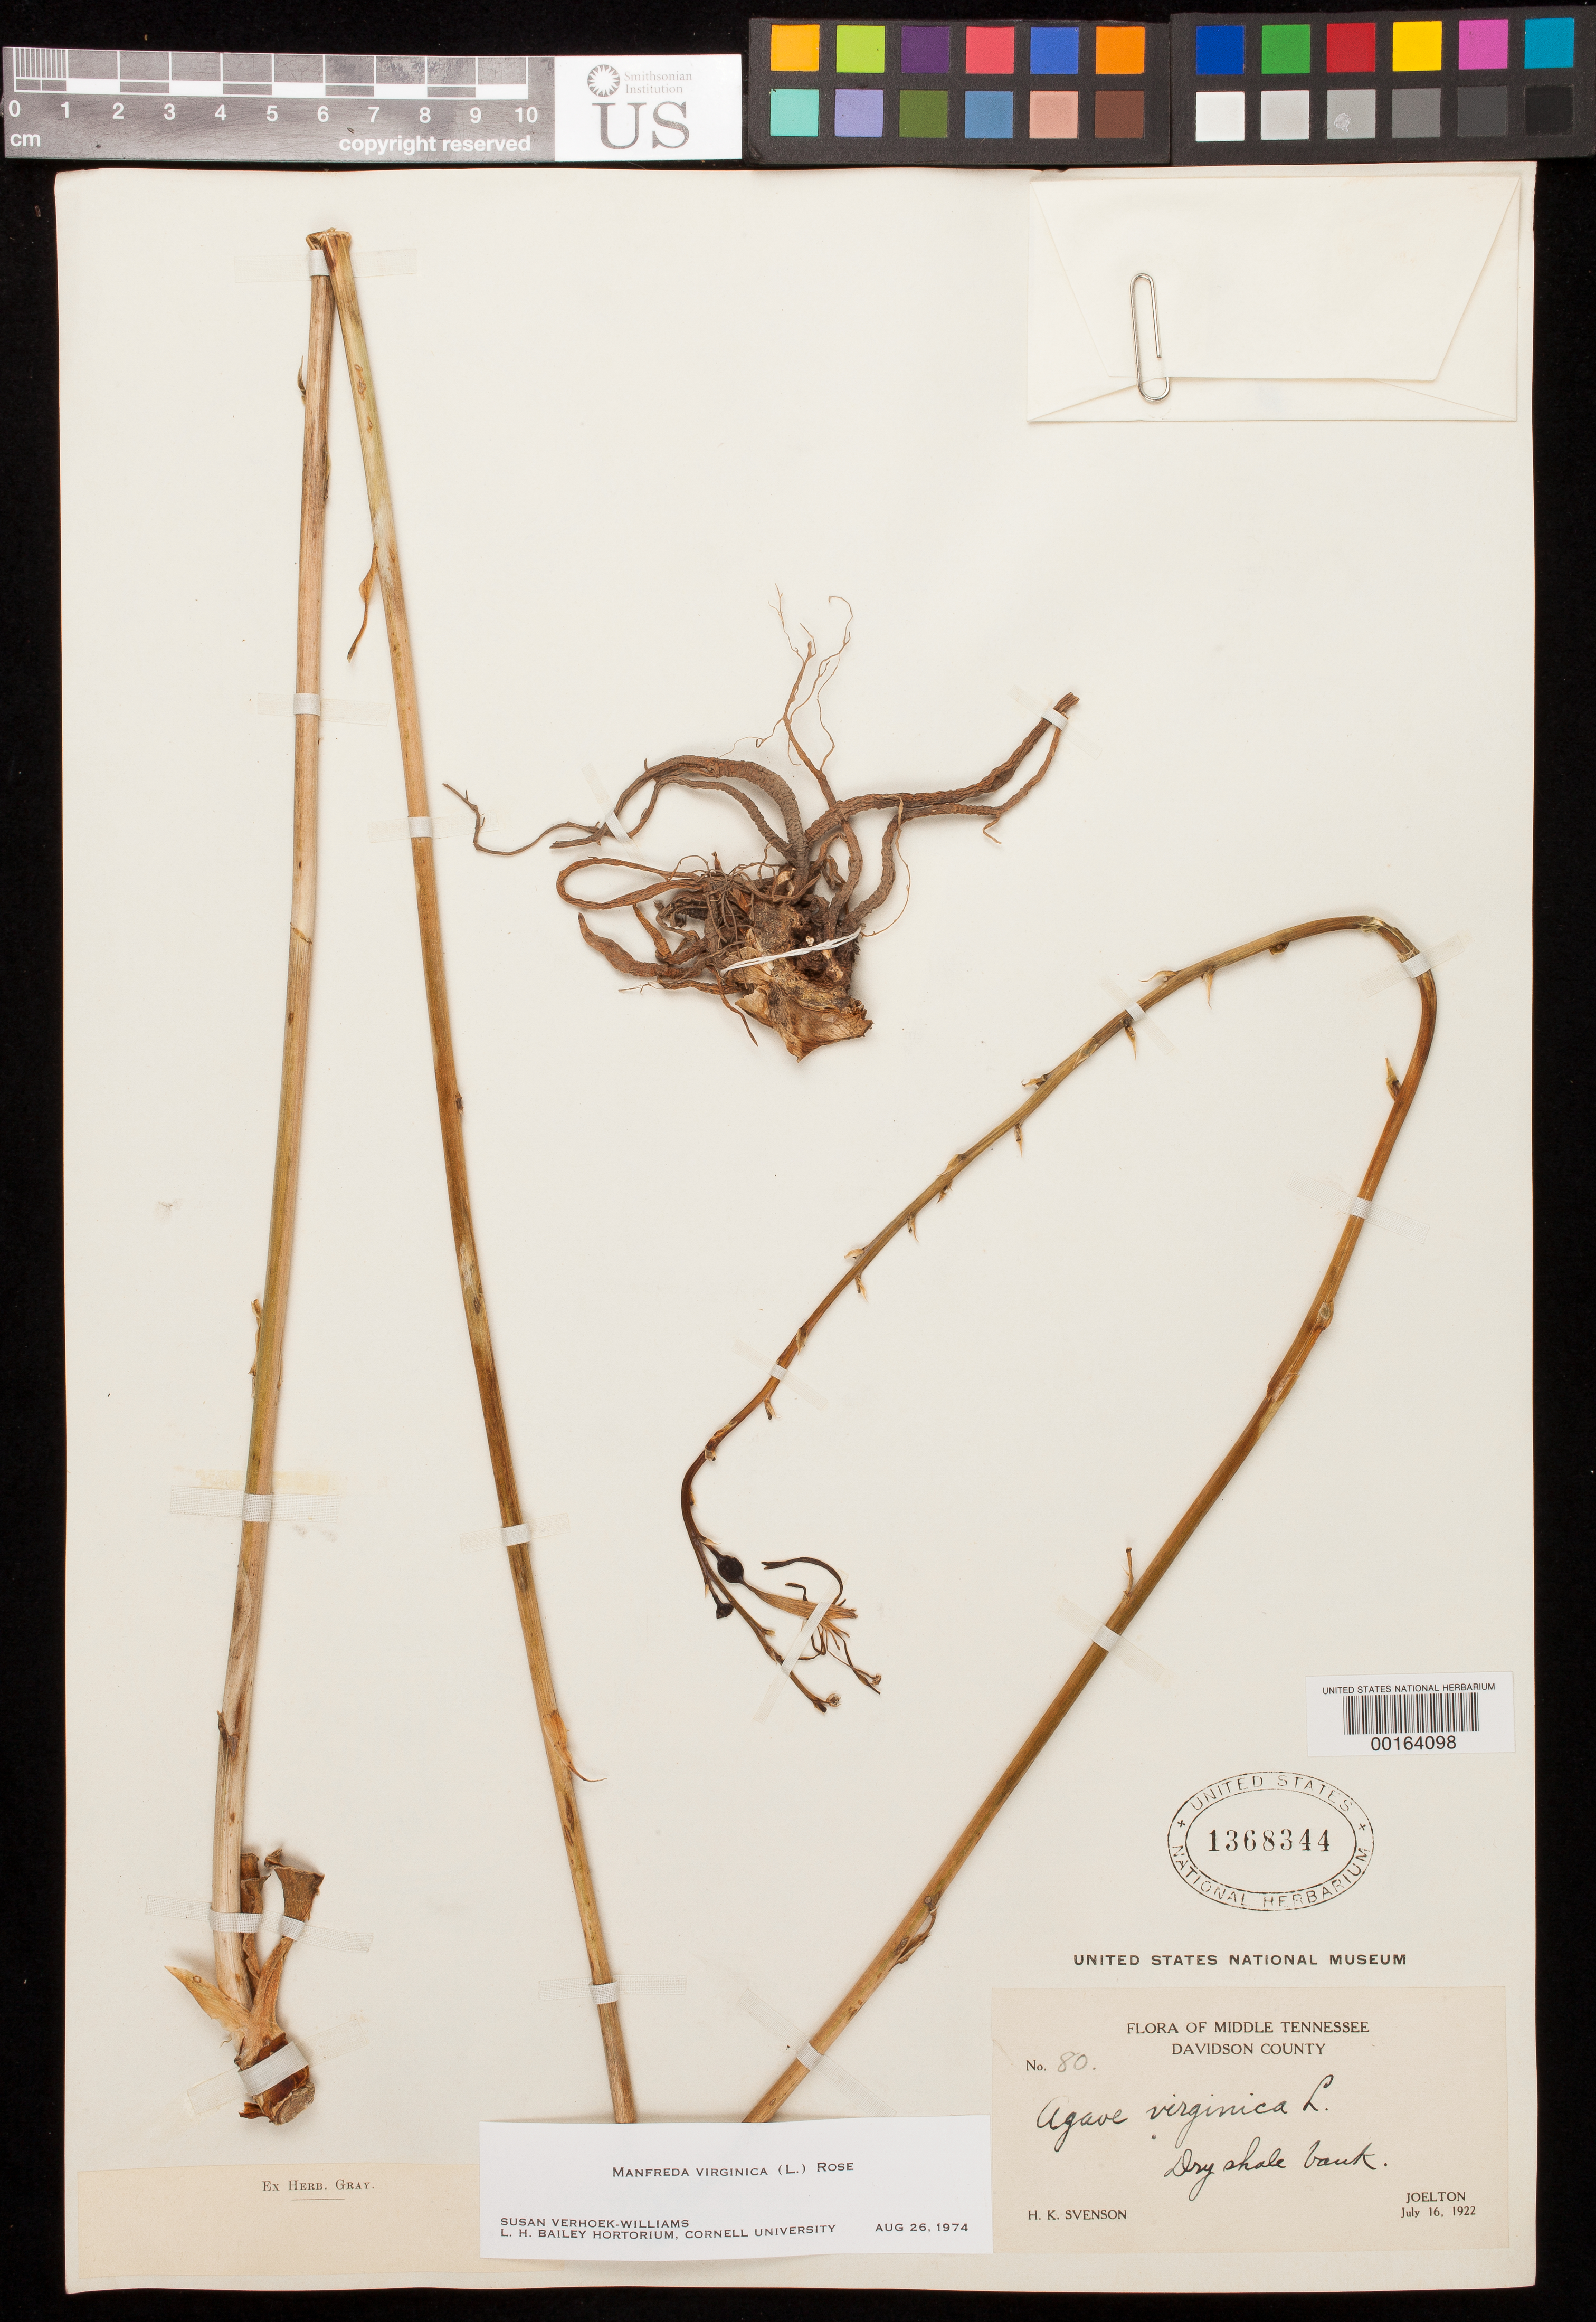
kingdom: Plantae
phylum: Tracheophyta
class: Liliopsida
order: Asparagales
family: Asparagaceae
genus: Manfreda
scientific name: Manfreda virginica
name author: (L.) Salisb. ex Rose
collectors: H. Svenson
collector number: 80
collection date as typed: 16 Jul 1922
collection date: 1922-07-16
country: United States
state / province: Tennessee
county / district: Davidson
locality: Joelton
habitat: Dry shale bank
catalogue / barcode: US 1368344